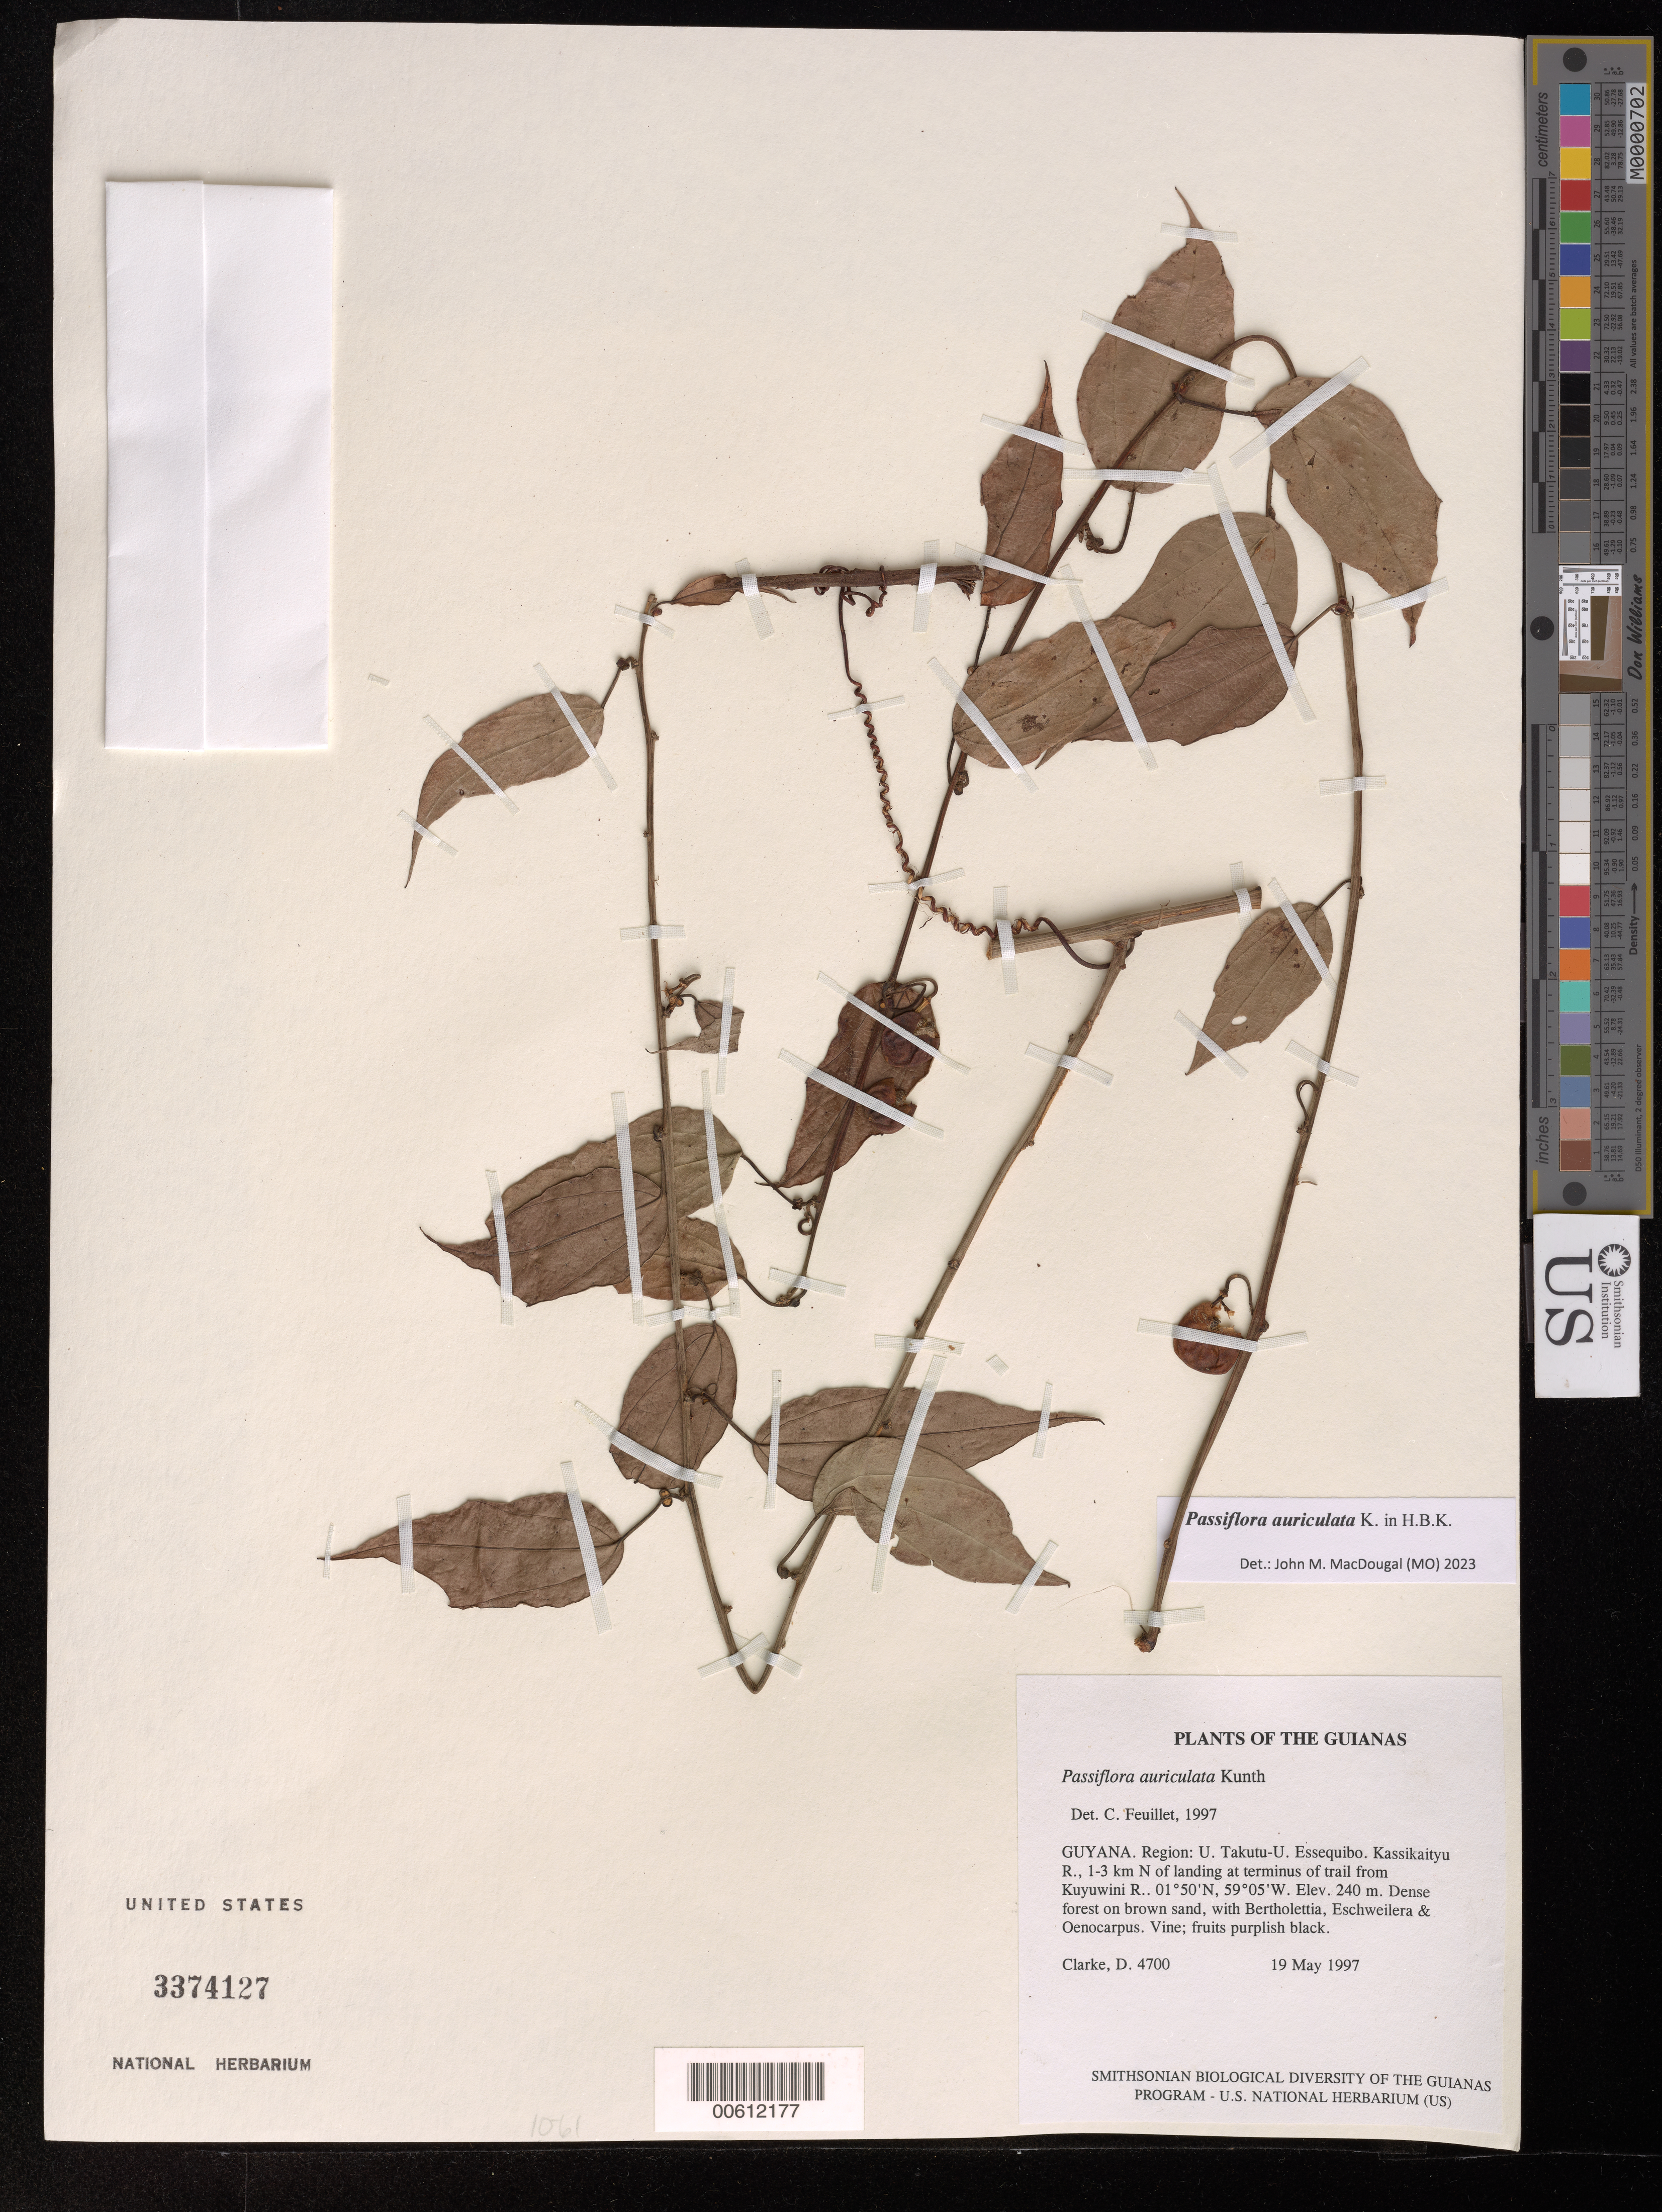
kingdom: Plantae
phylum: Tracheophyta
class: Magnoliopsida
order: Malpighiales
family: Passifloraceae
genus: Passiflora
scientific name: Passiflora auriculata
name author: Kunth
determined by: Feuillet, C.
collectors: H. D. Clarke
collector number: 4700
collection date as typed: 19 May 1997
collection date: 1997-05-19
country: Guyana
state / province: U. Takutu-U. Essequibo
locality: Kassikaityu R., 1-3 km N of landing at terminus of trail from Kuyuwini R.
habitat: Dense forest on brown sand, with Bertholettia, Eschweilera & Oenocarpus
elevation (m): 240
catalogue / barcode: US 3374127